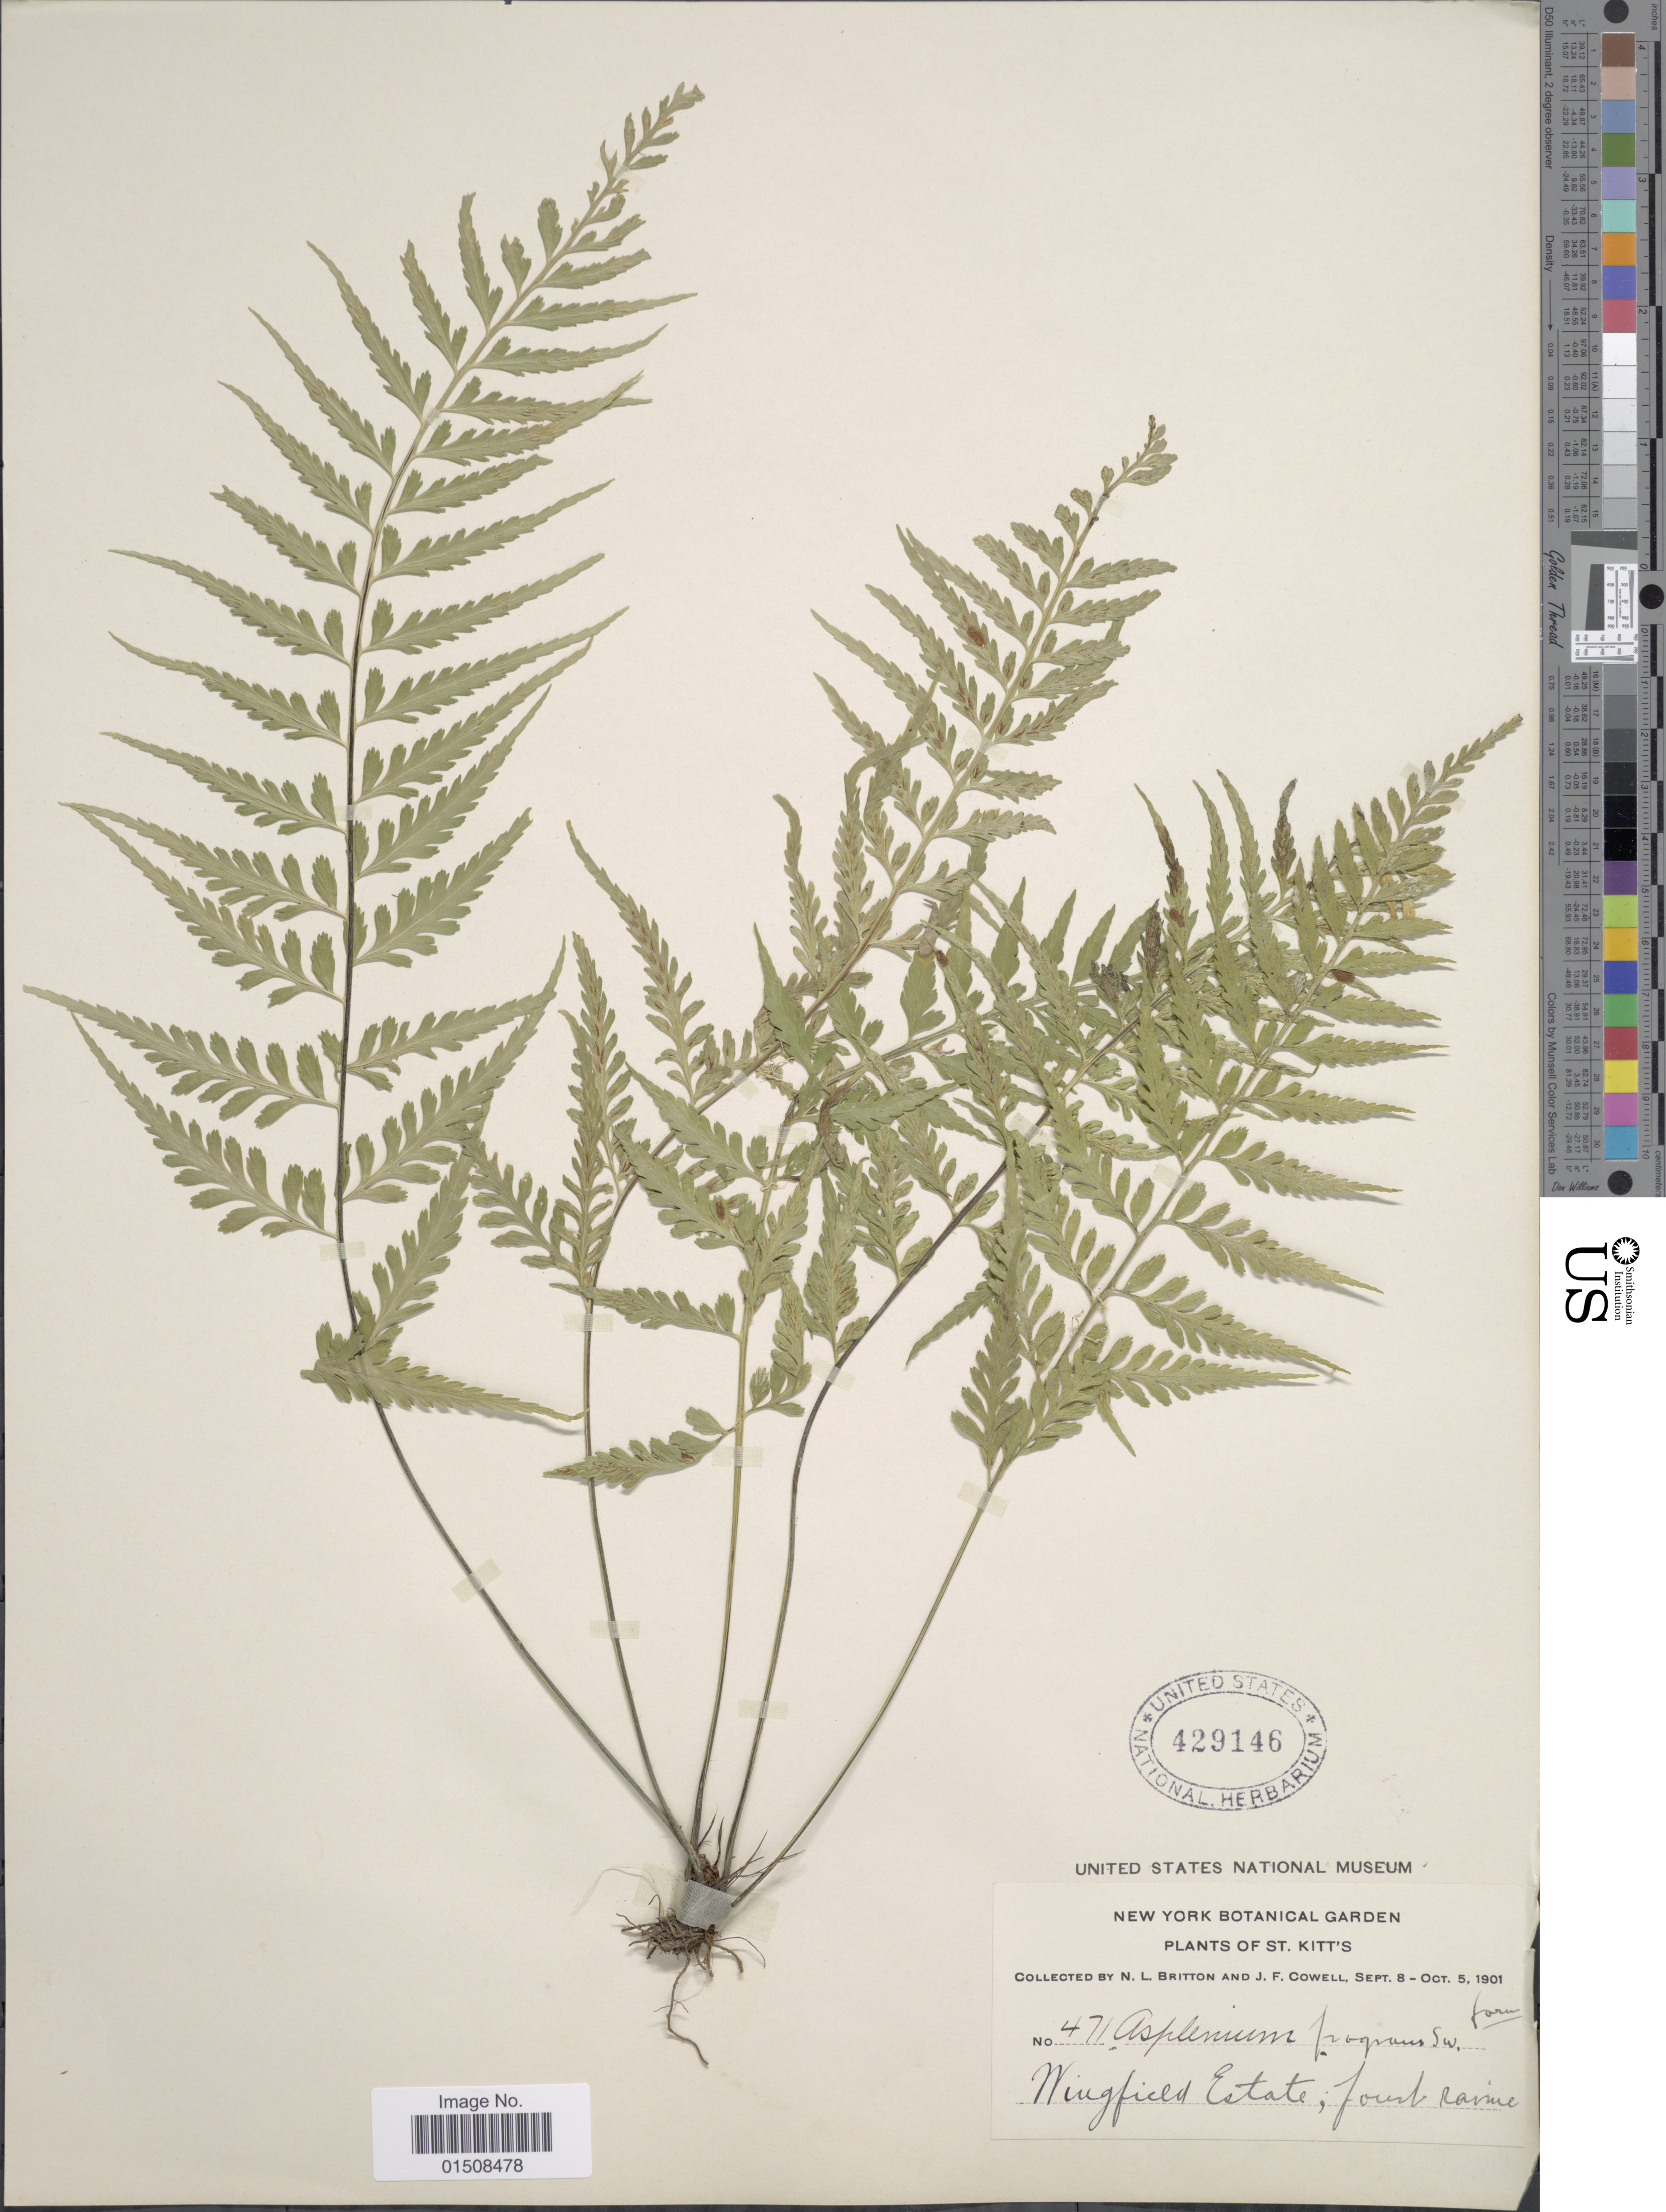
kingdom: Plantae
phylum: Tracheophyta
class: Polypodiopsida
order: Polypodiales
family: Aspleniaceae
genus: Asplenium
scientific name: Asplenium auritum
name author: Sw.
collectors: N. Britton & J. F. Cowell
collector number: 471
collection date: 1901-09-08/1901-10-05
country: St. Christopher-Nevis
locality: St. Kitt's, Lambert Estate, forest ravine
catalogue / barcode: US 429146